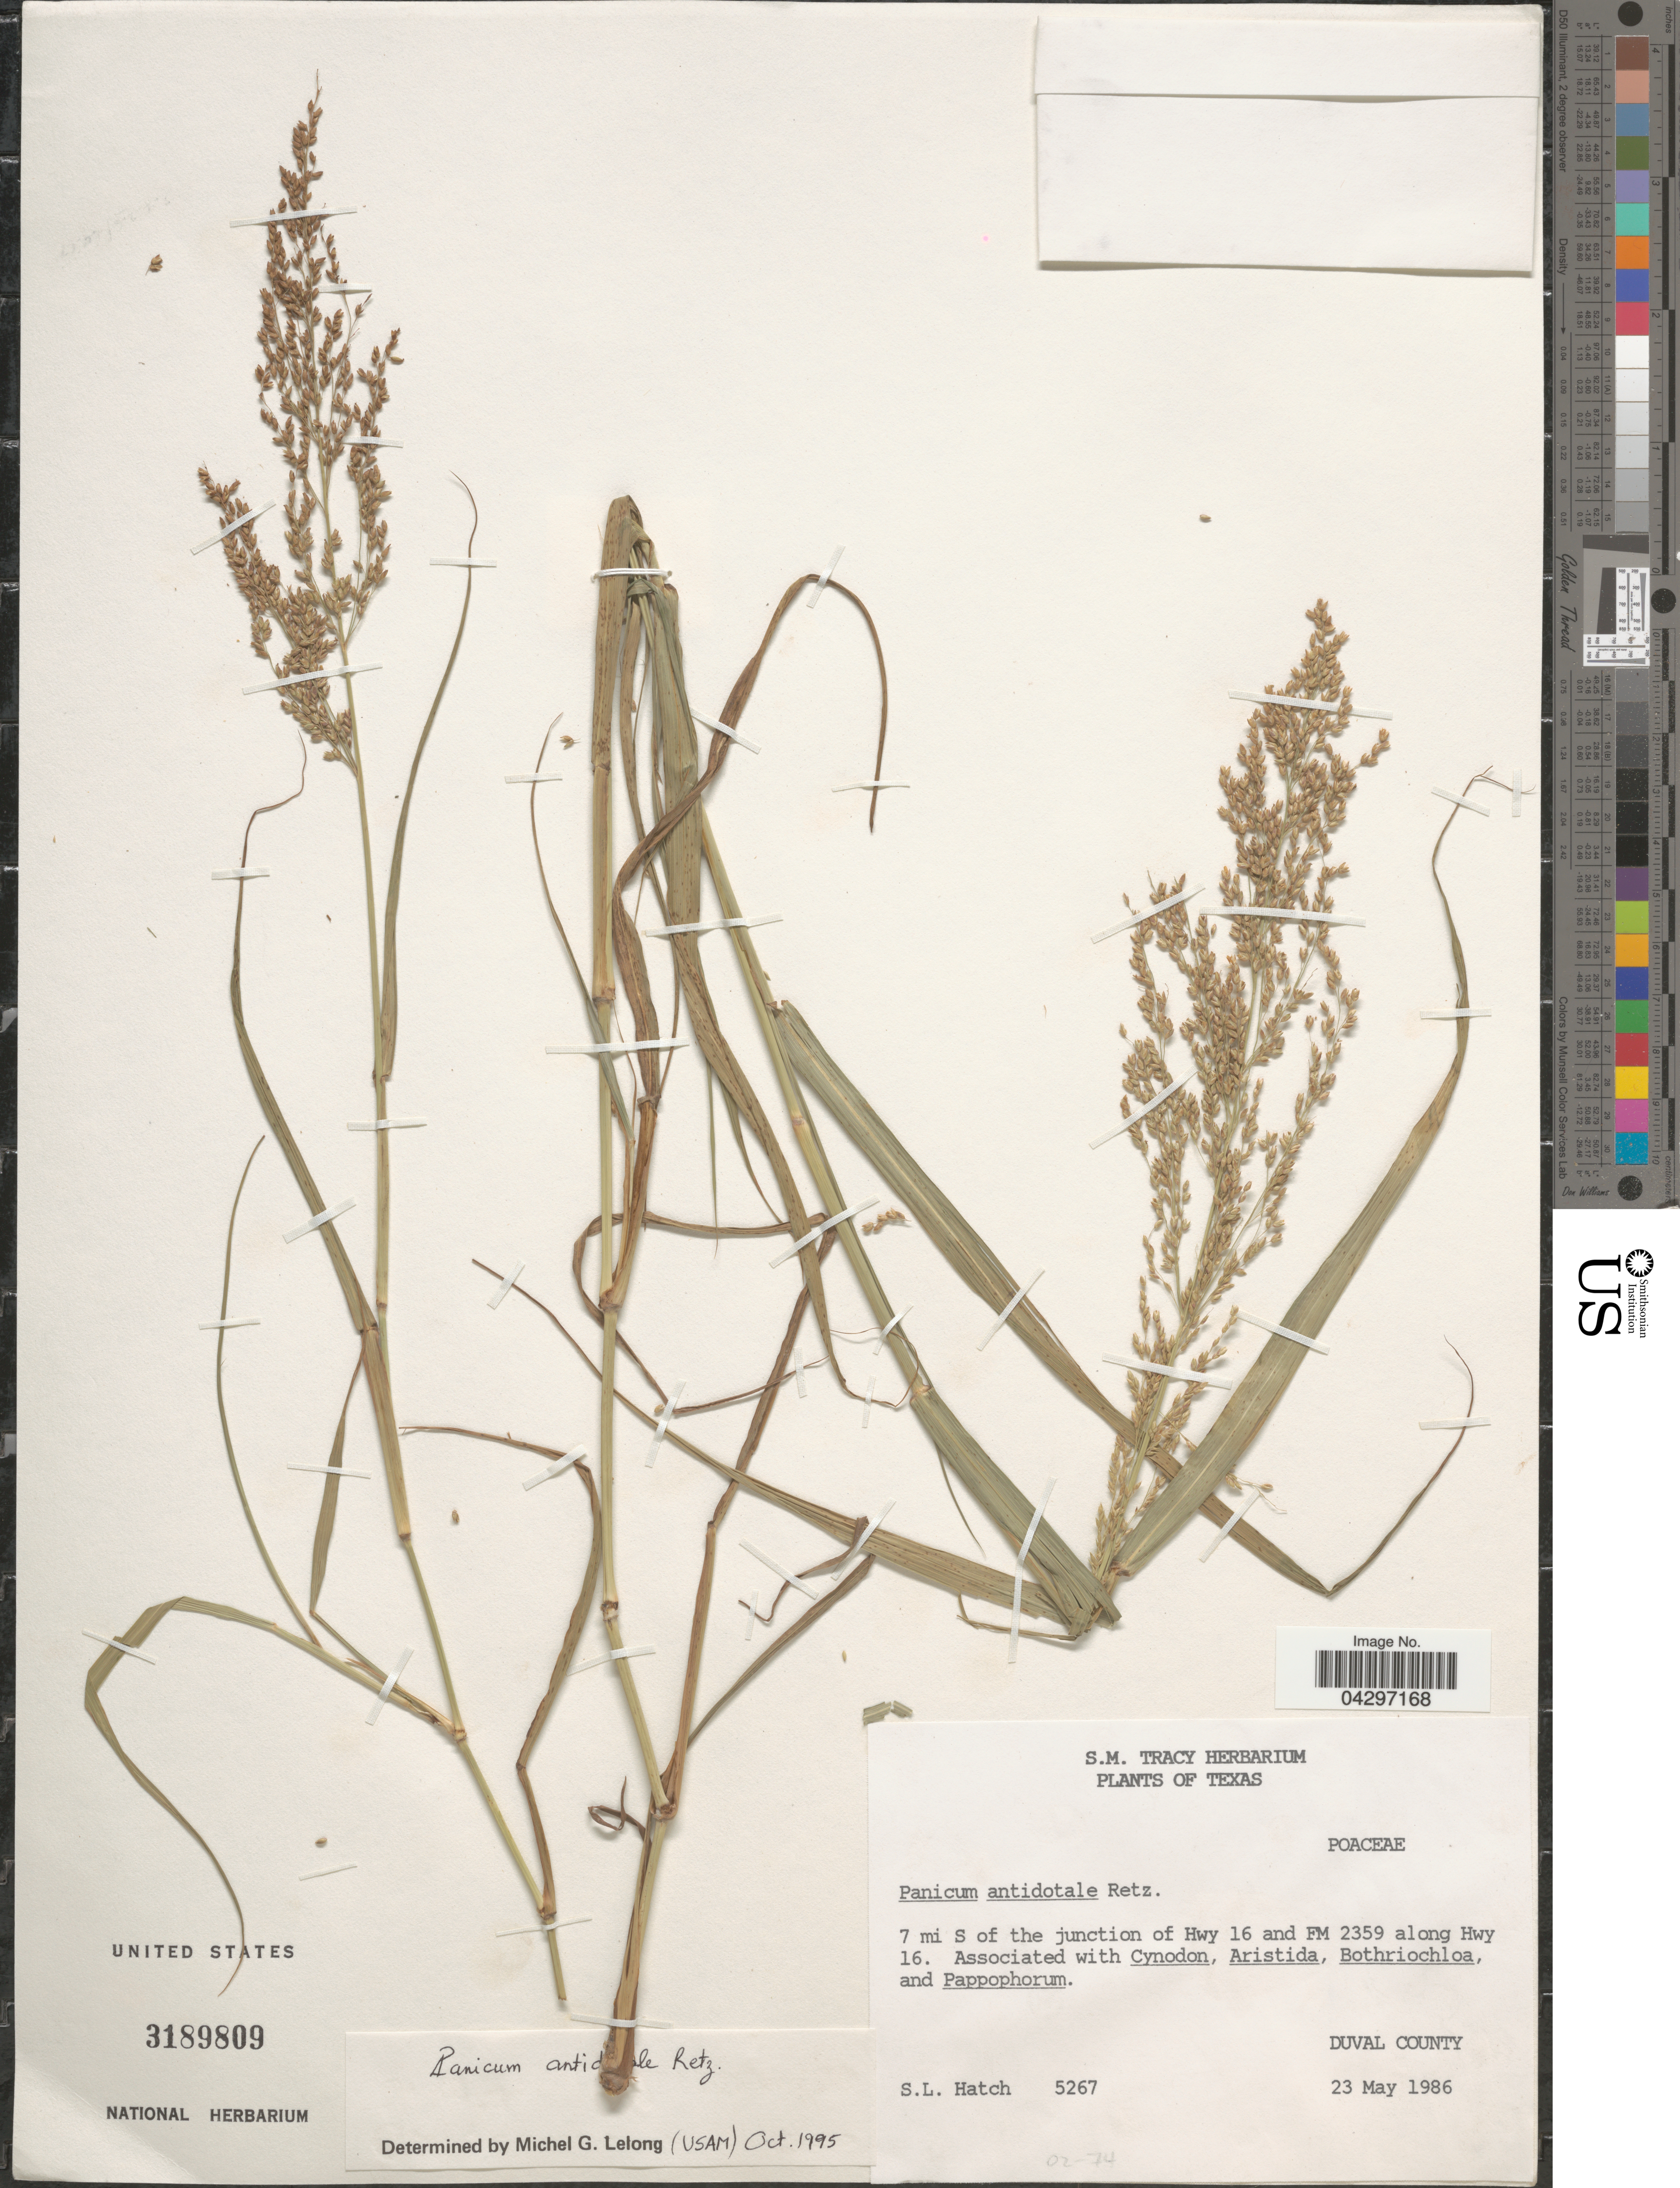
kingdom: Plantae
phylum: Tracheophyta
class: Liliopsida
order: Poales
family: Poaceae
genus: Panicum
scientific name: Panicum antidotale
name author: Retz.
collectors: S. Hatch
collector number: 5267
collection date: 1986-05-23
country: United States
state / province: Texas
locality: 7 mi S of the junction of Hwy 16 and FM 2359 along Hwy 16. Duval County.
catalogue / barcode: US 3189809